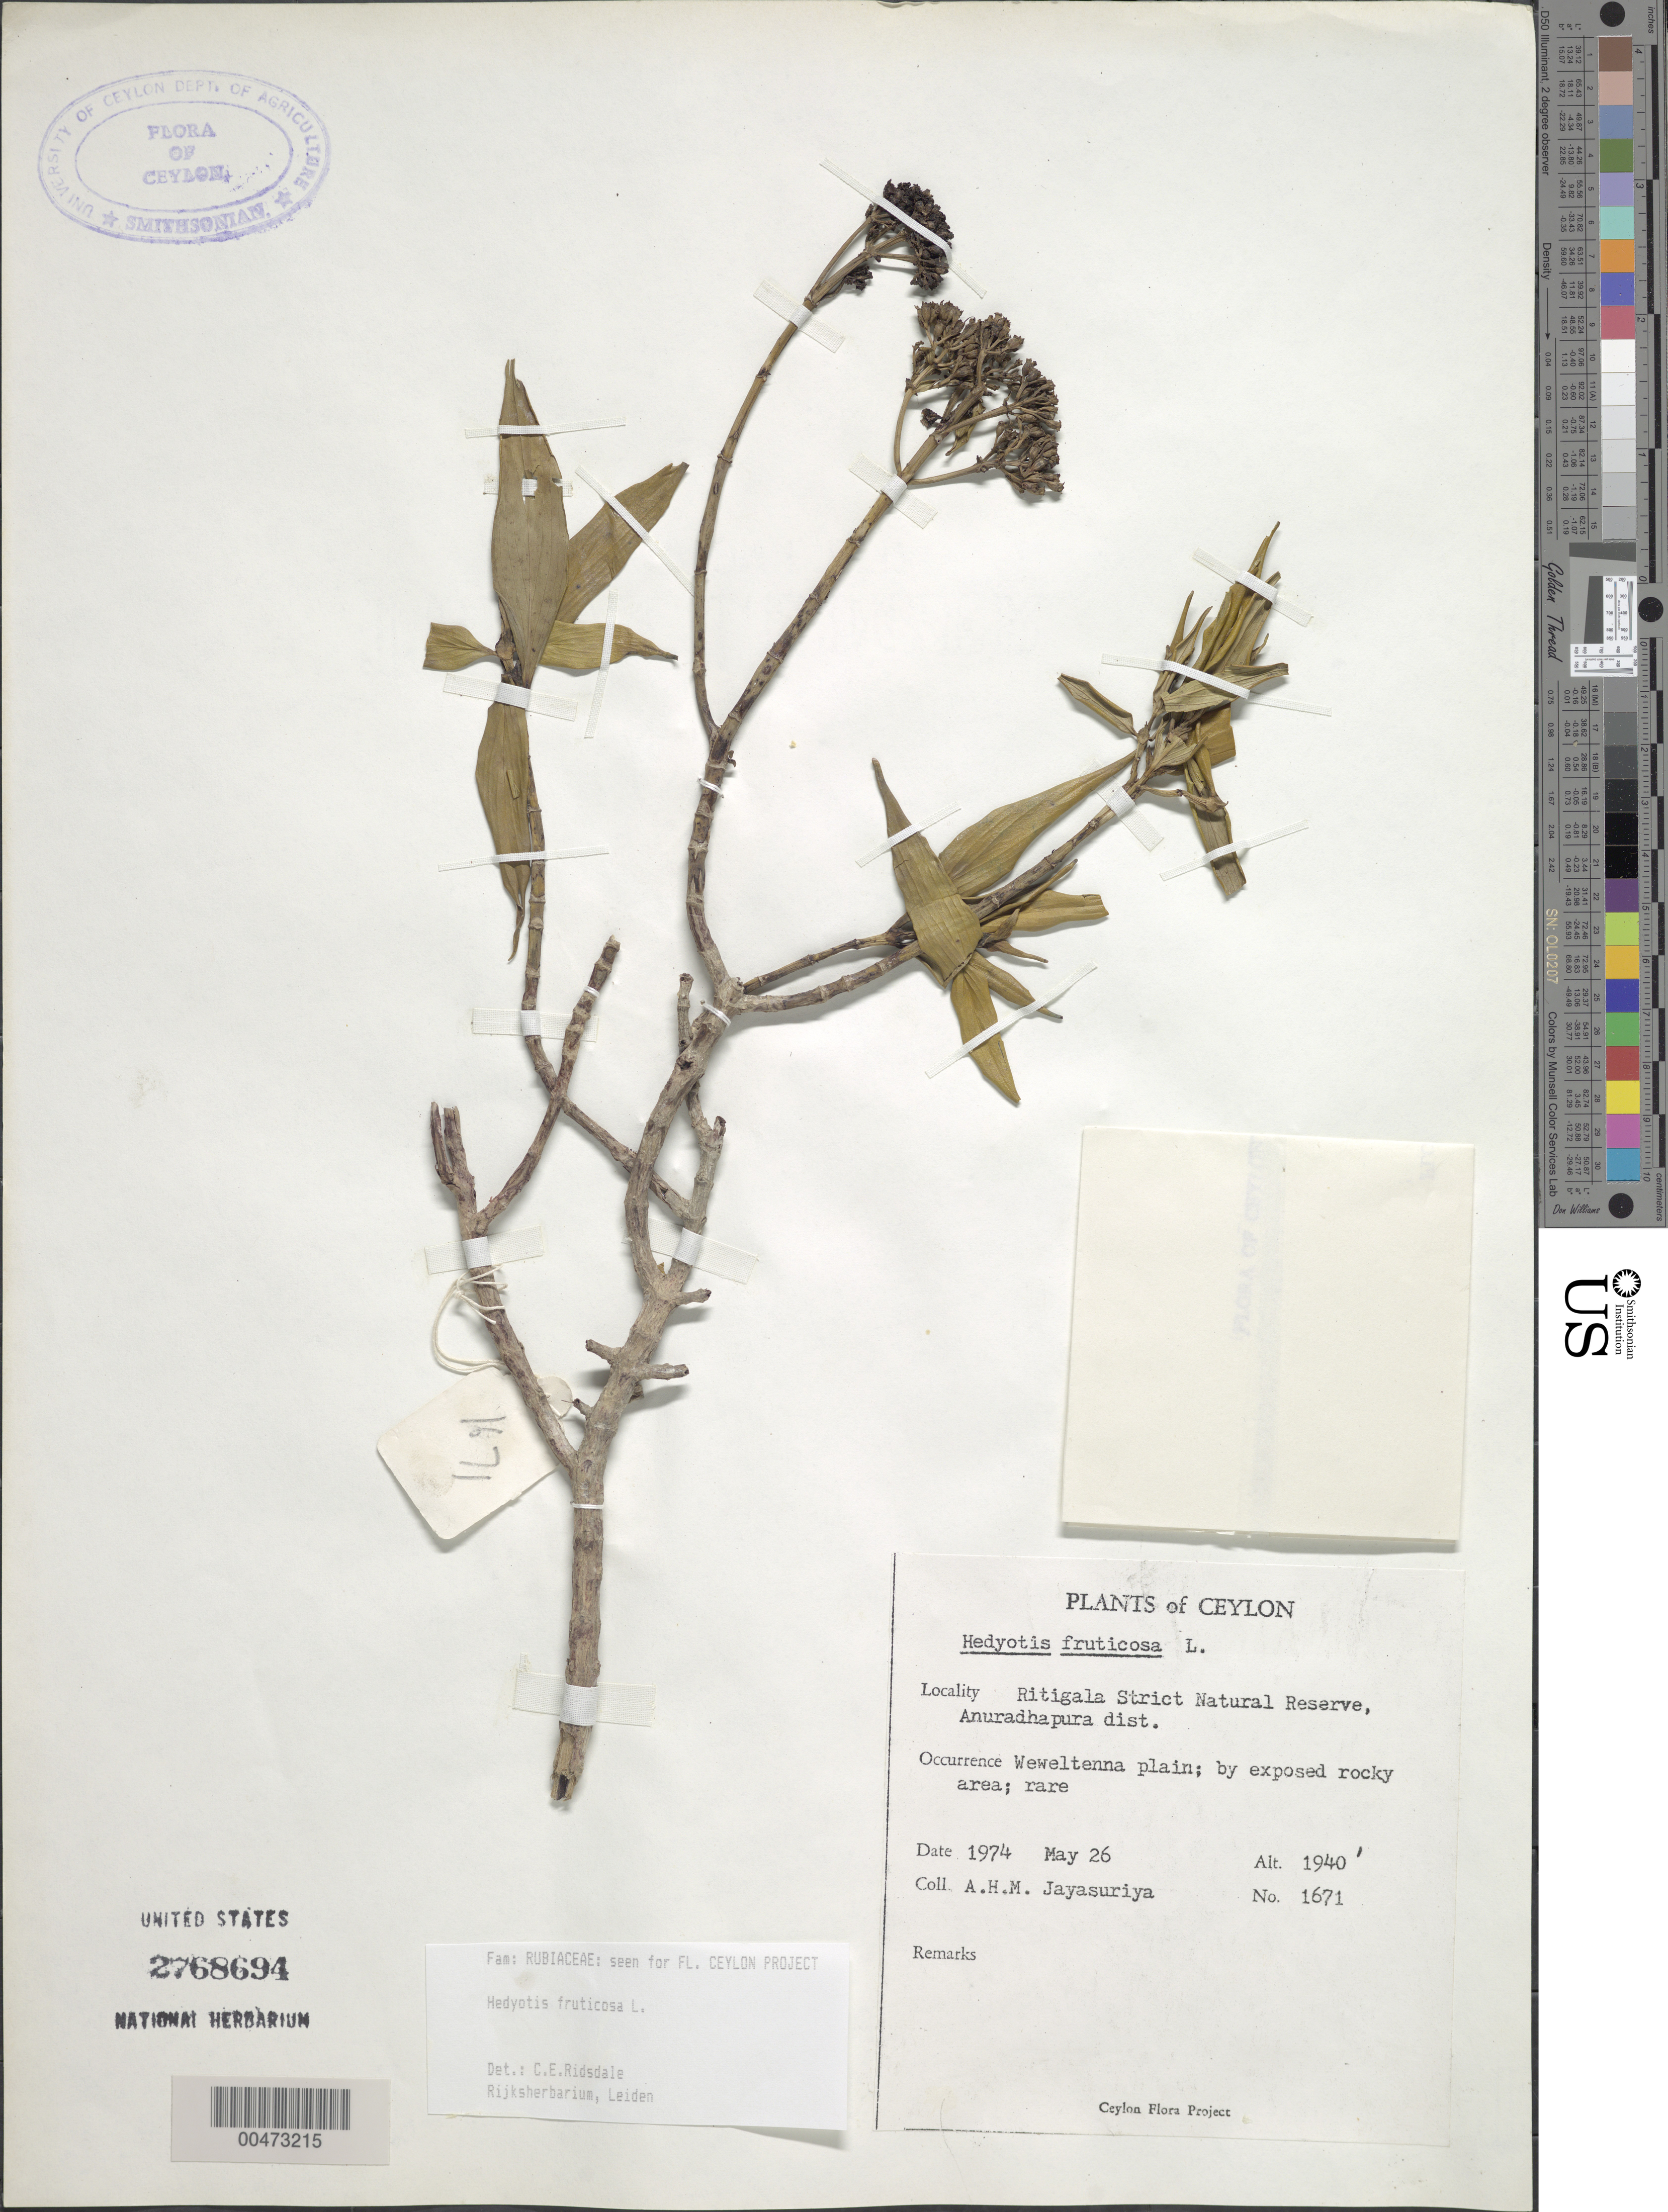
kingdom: Plantae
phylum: Tracheophyta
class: Magnoliopsida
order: Gentianales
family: Rubiaceae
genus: Hedyotis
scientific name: Hedyotis fruticosa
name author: L.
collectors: A. H. Jayasuriya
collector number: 1671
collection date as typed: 26 May 1974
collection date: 1974-05-26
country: Sri Lanka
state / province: North Central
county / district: Anuradhapura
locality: Ritigala Strict Natural Reserve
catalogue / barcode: US 2768947